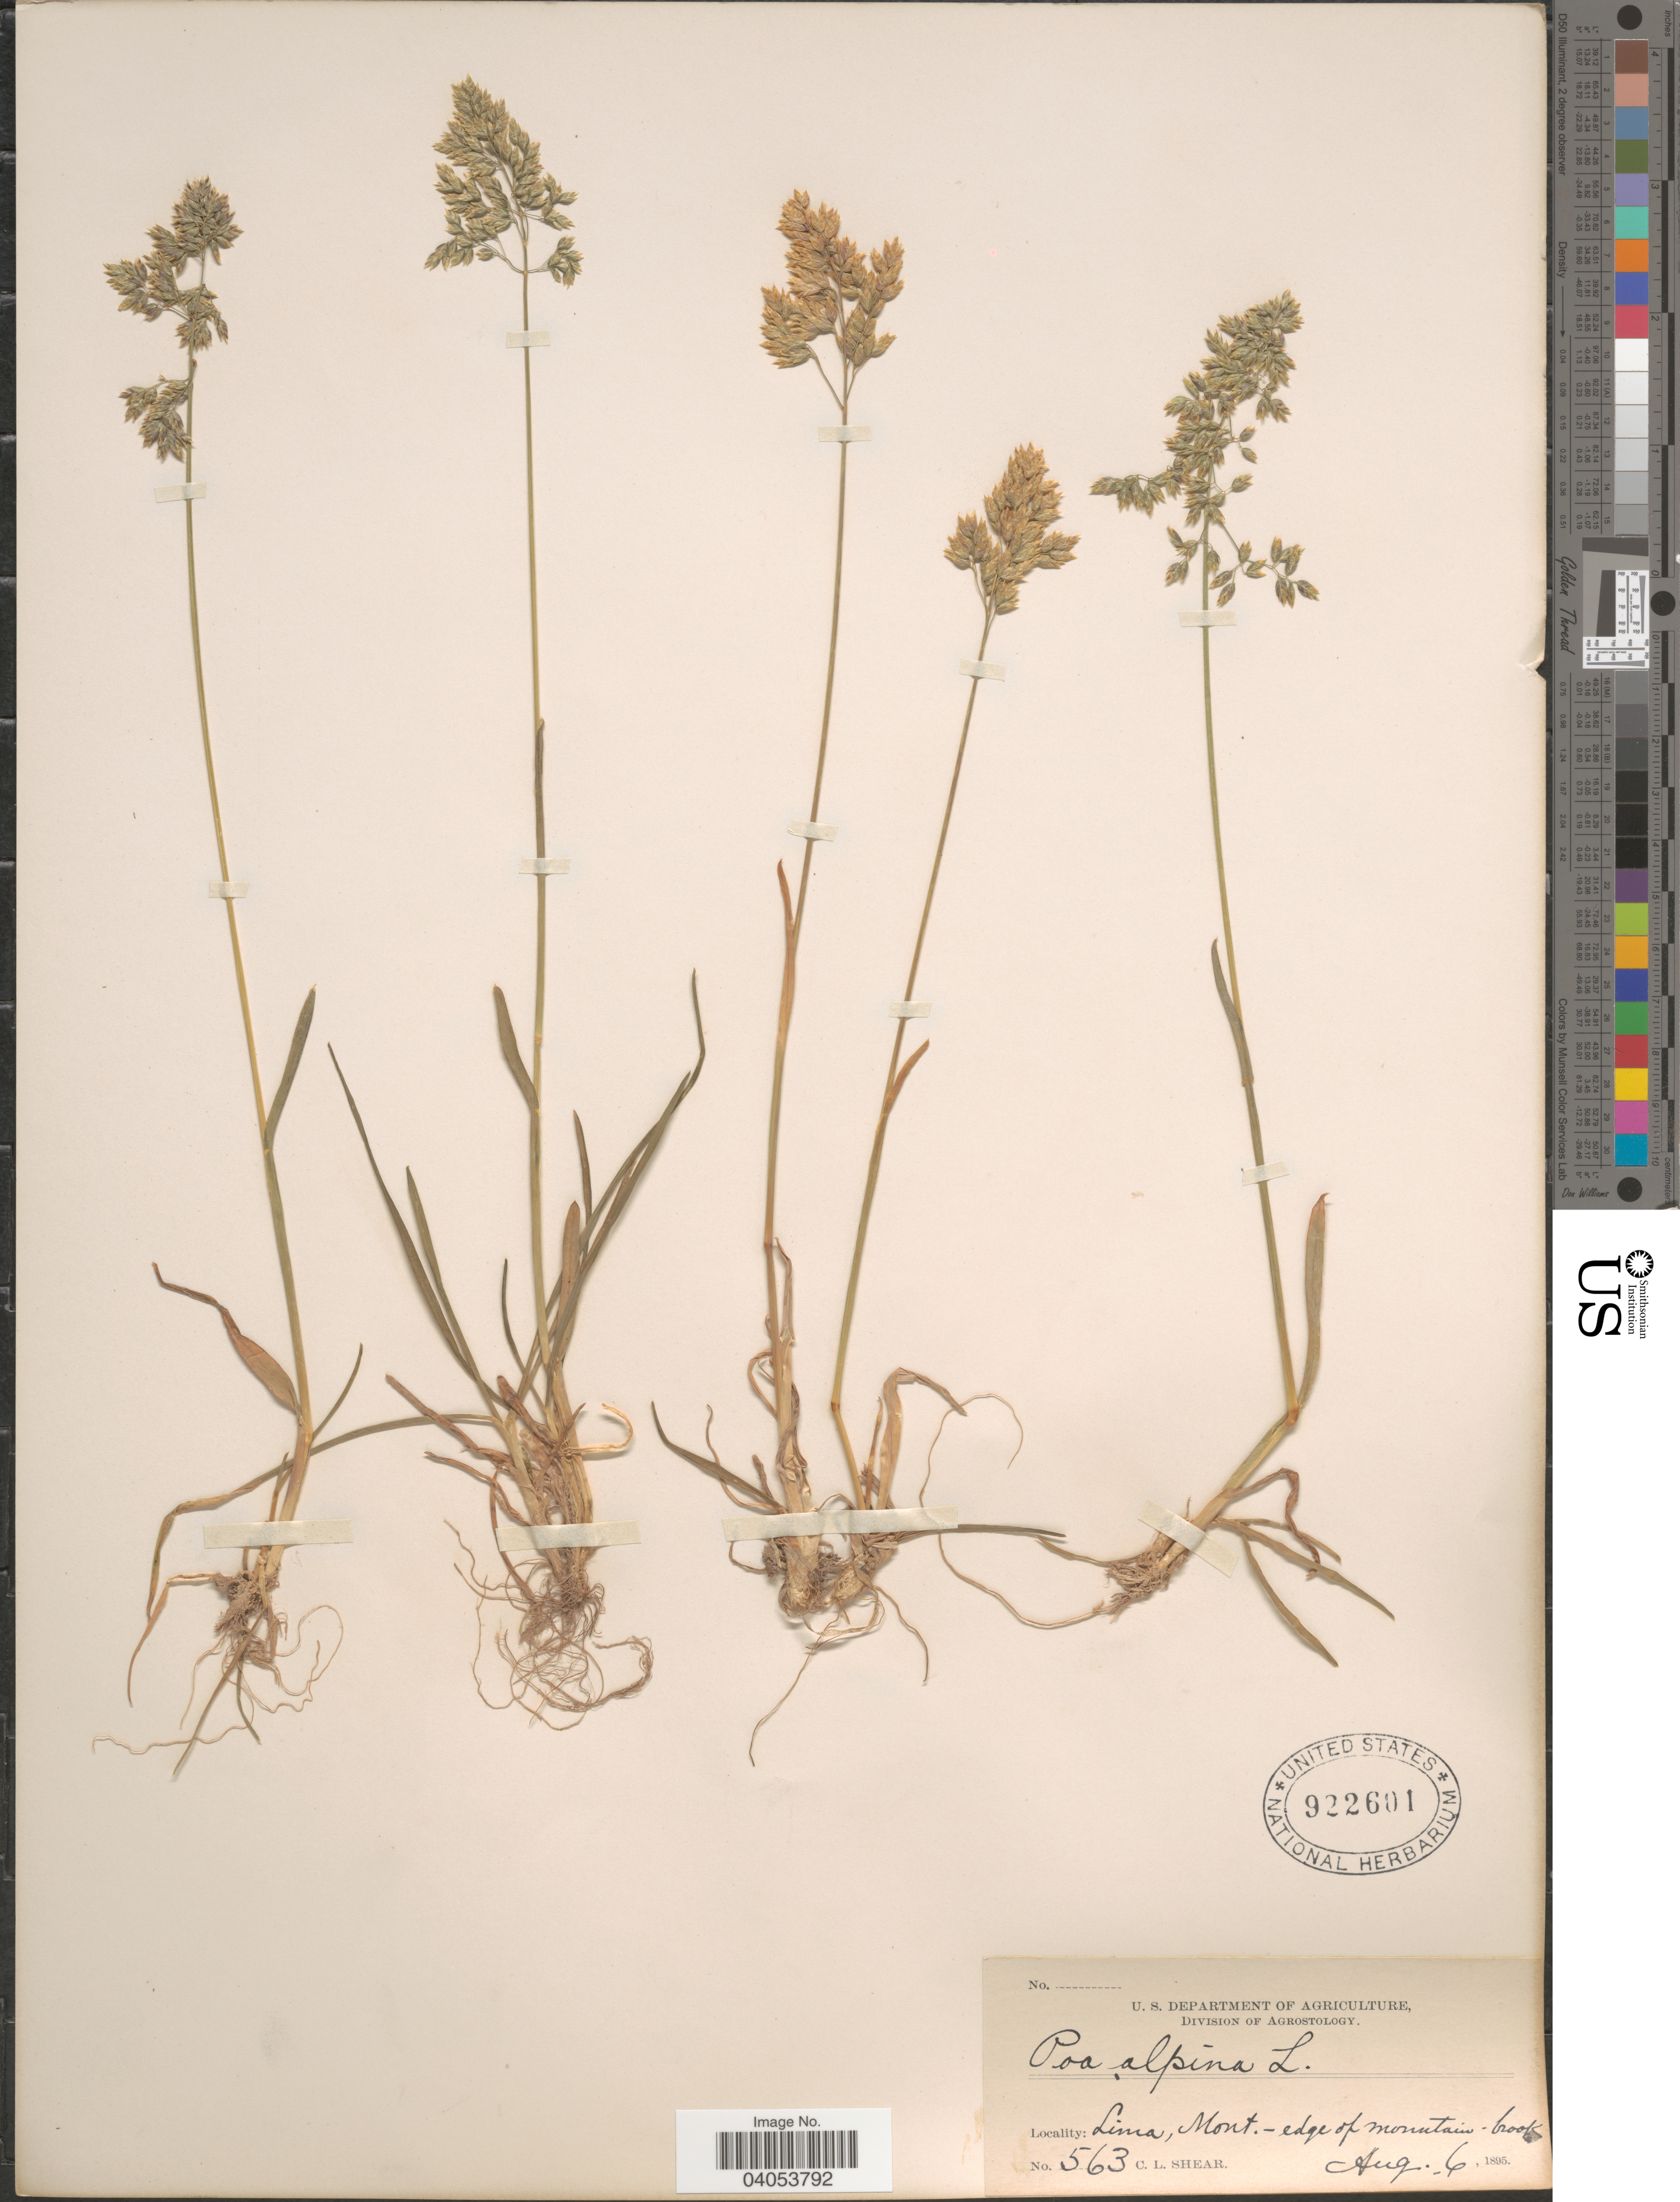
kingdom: Plantae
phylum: Tracheophyta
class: Liliopsida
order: Poales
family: Poaceae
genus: Poa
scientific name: Poa alpina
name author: L.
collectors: C. L. Shear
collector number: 563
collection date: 1895-08-06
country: United States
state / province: Montana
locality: Lima, edge of mountain-brook.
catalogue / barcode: US 922601